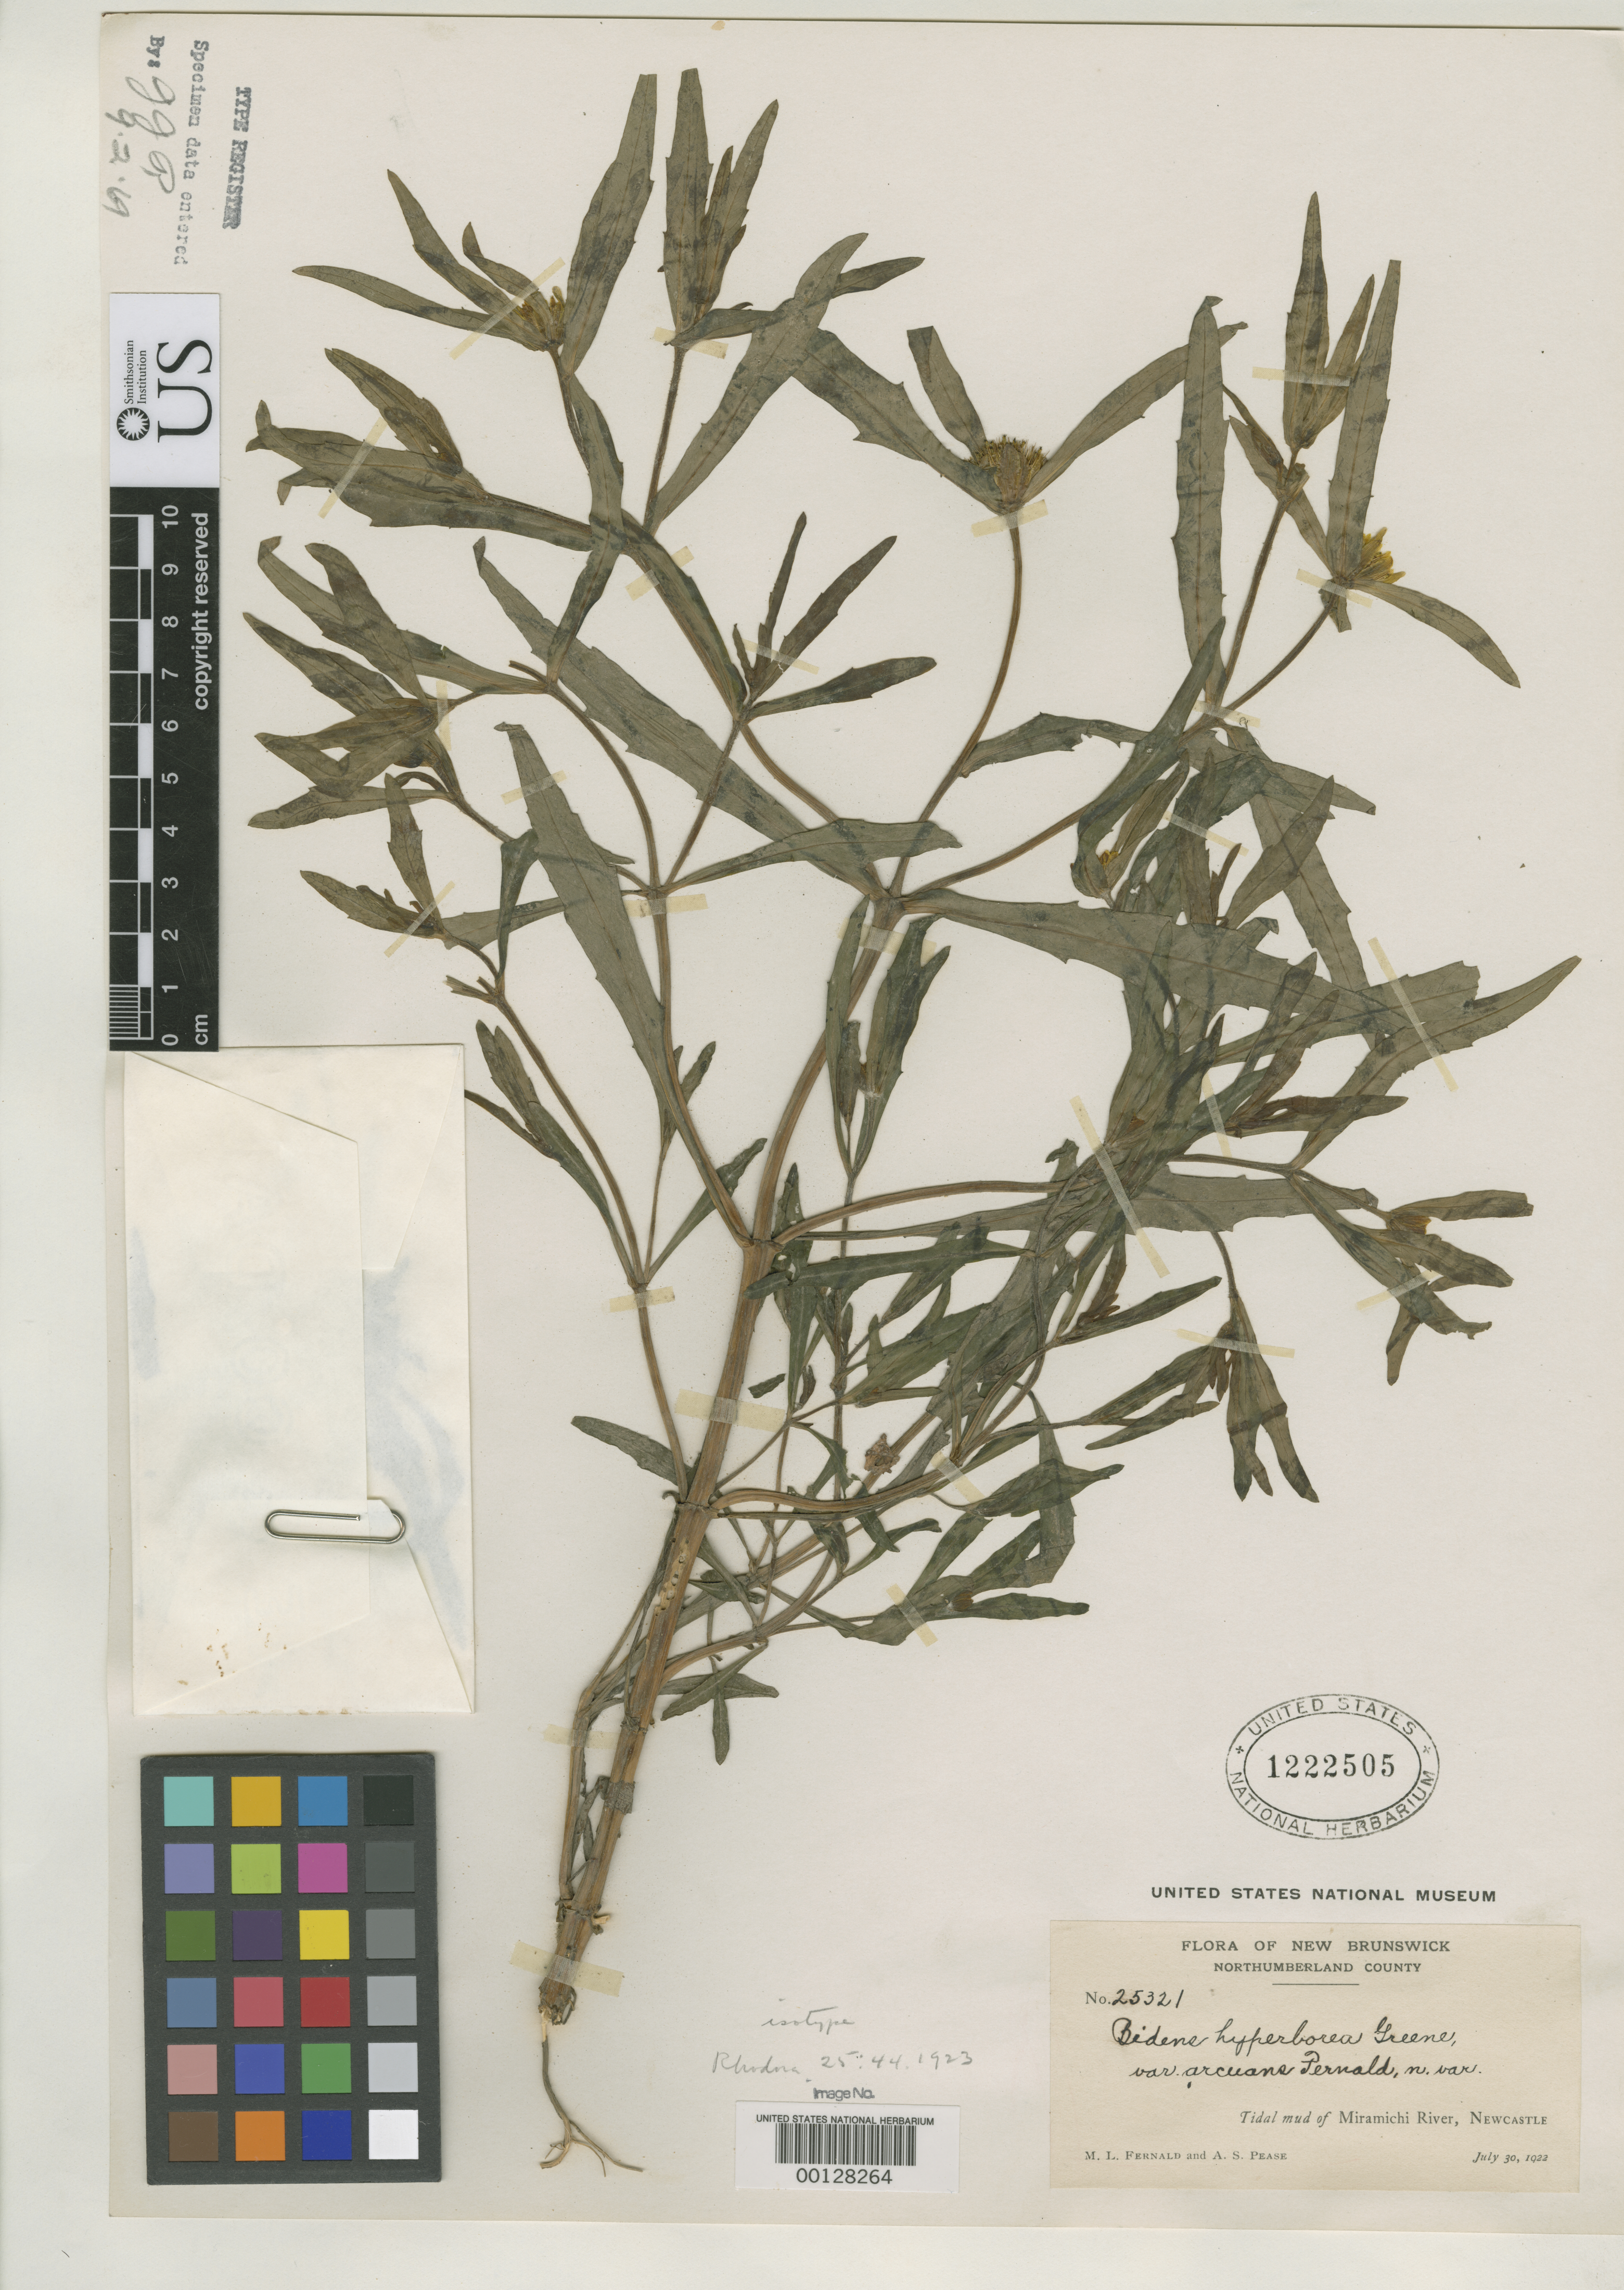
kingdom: Plantae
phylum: Tracheophyta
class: Magnoliopsida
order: Asterales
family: Asteraceae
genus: Bidens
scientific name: Bidens hyperborea var. arcuans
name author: Fernald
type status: Isotype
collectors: M. L. Fernald & A. S. Pease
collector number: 25321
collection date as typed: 30 Jul 1922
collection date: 1922-07-30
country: Canada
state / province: New Brunswick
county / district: Northumberland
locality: Newcastle.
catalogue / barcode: US 1222505